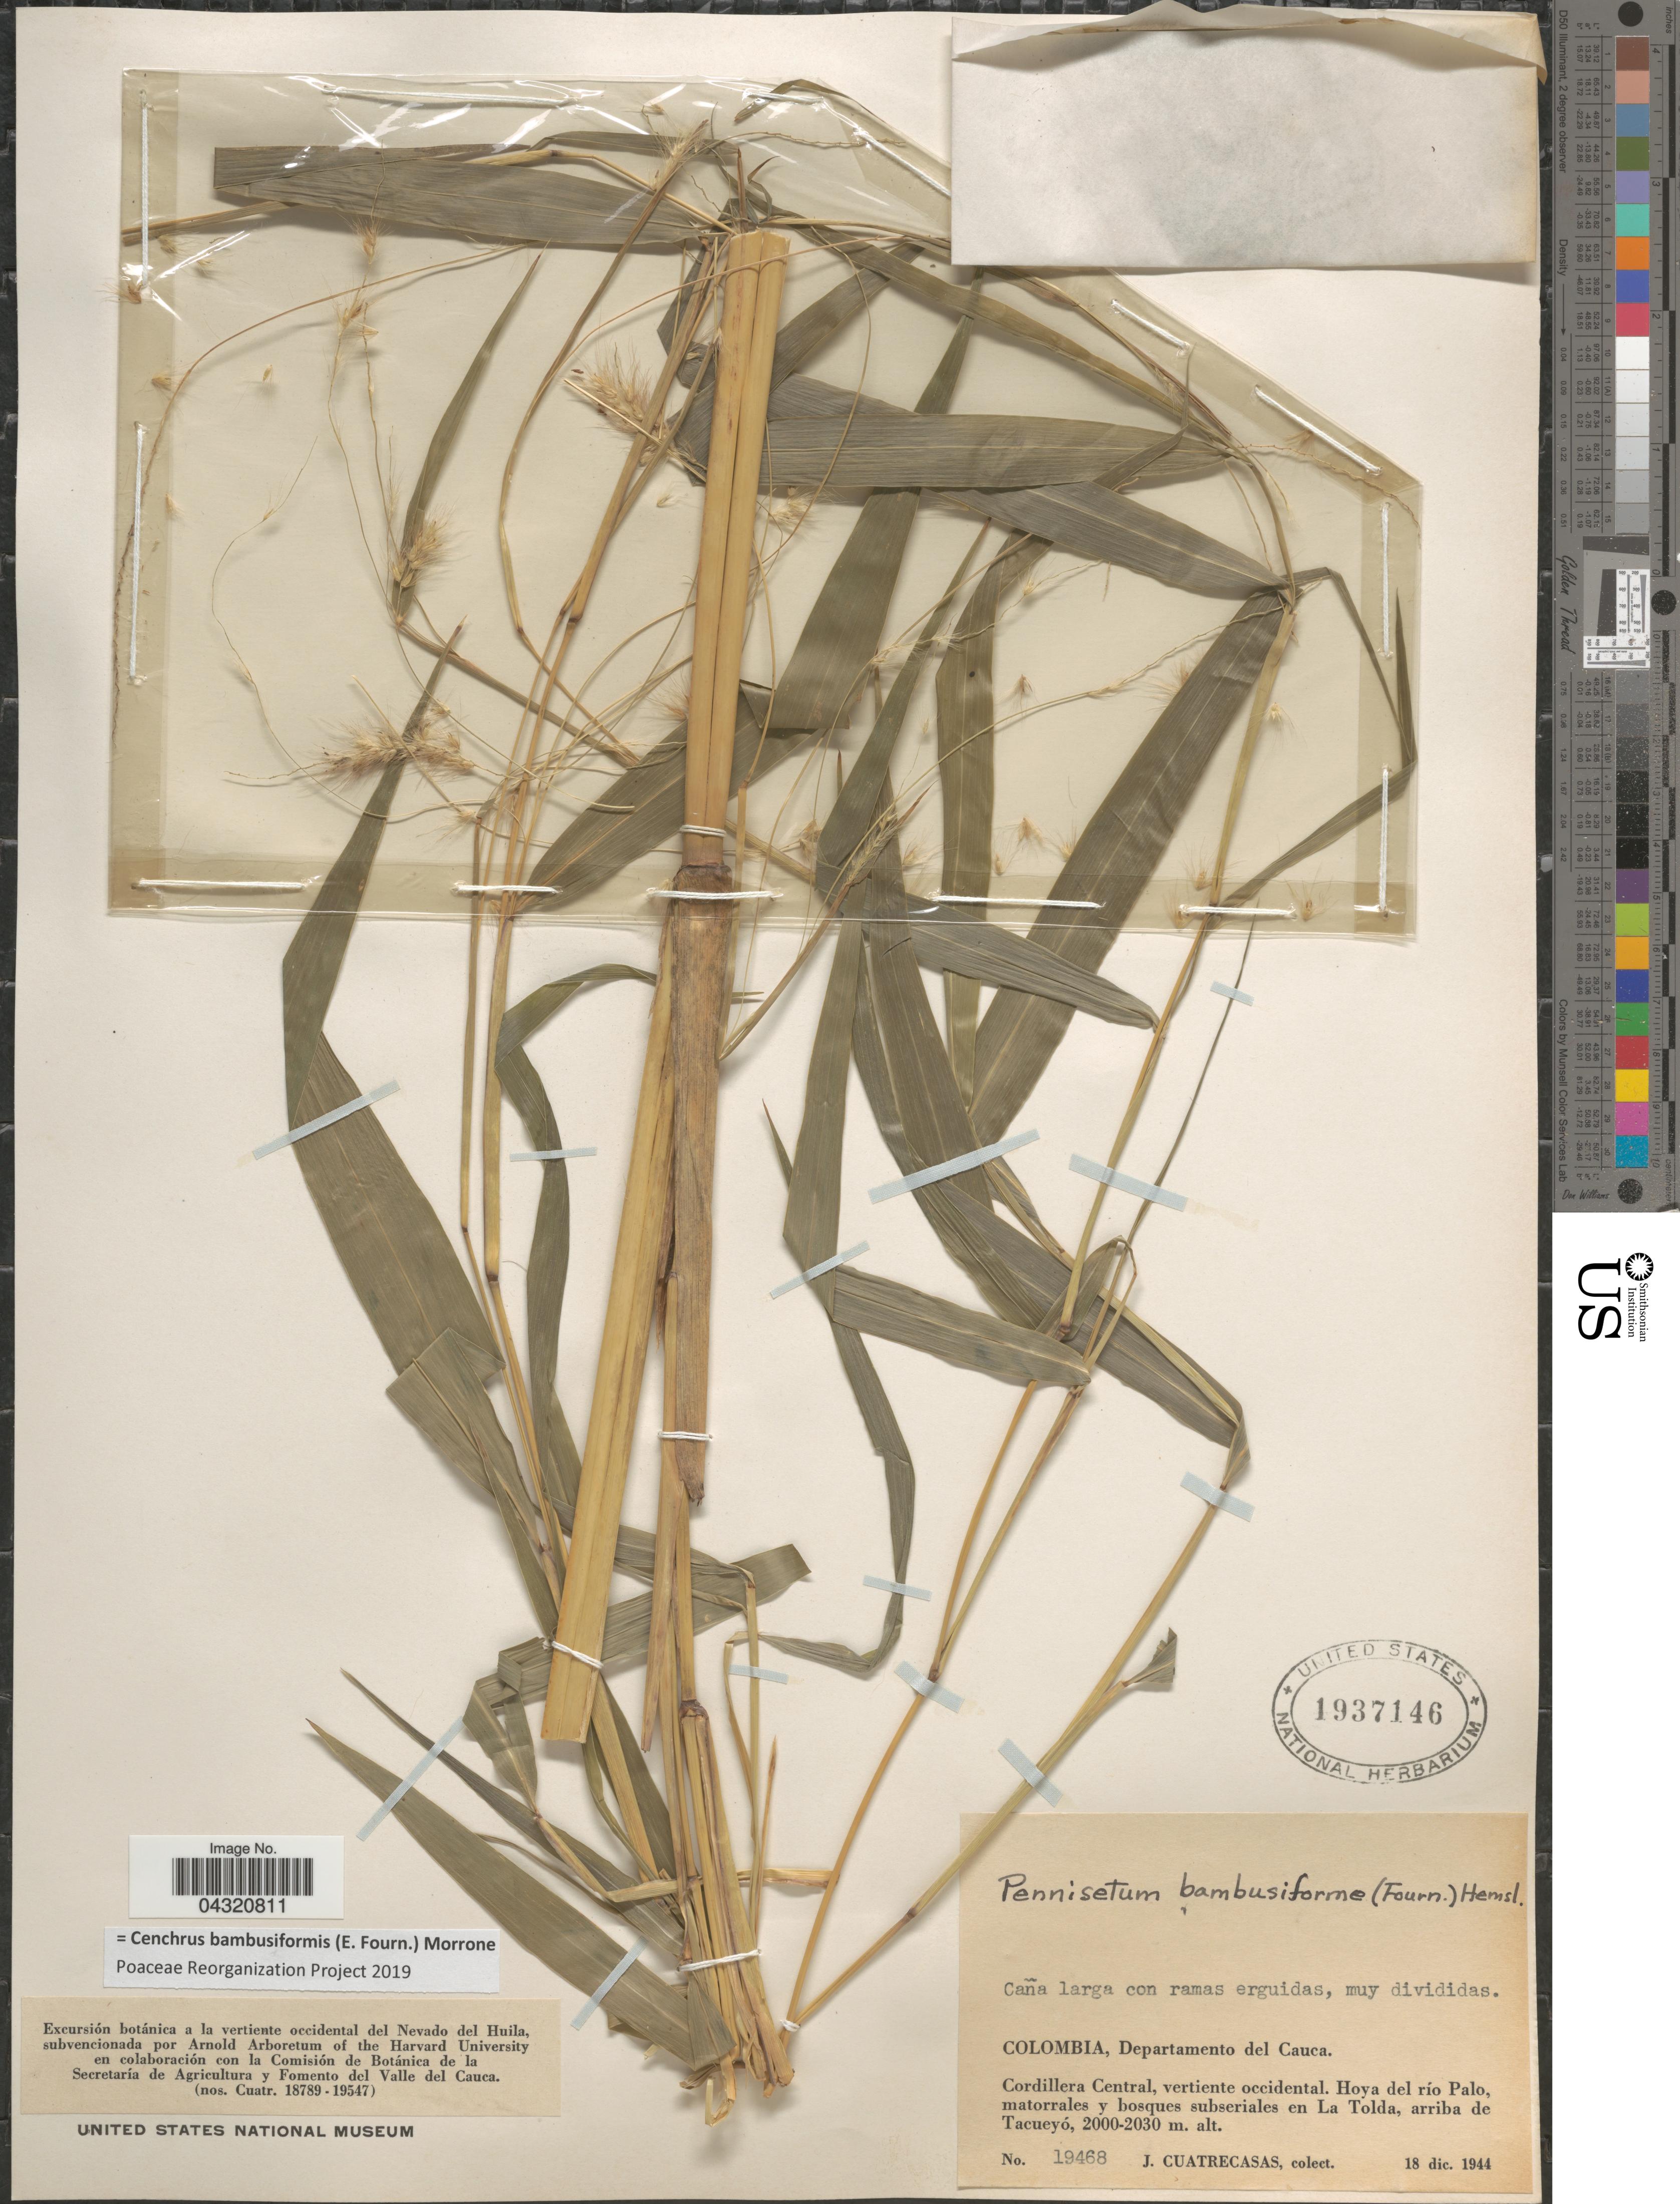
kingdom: Plantae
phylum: Tracheophyta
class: Liliopsida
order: Poales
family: Poaceae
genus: Cenchrus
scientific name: Cenchrus bambusiformis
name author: (E. Fourn.) Morrone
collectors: J. Cuatrecasas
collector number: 19468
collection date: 1944-12-18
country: Colombia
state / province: Valle del Cauca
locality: Departamento del Cauca. Cordillera Central, vertiente occidental. Hoya del río Palo, matorrales y bosques subseriales en La Tolda, arriba de Tacueyó.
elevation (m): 2000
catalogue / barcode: US 1937146